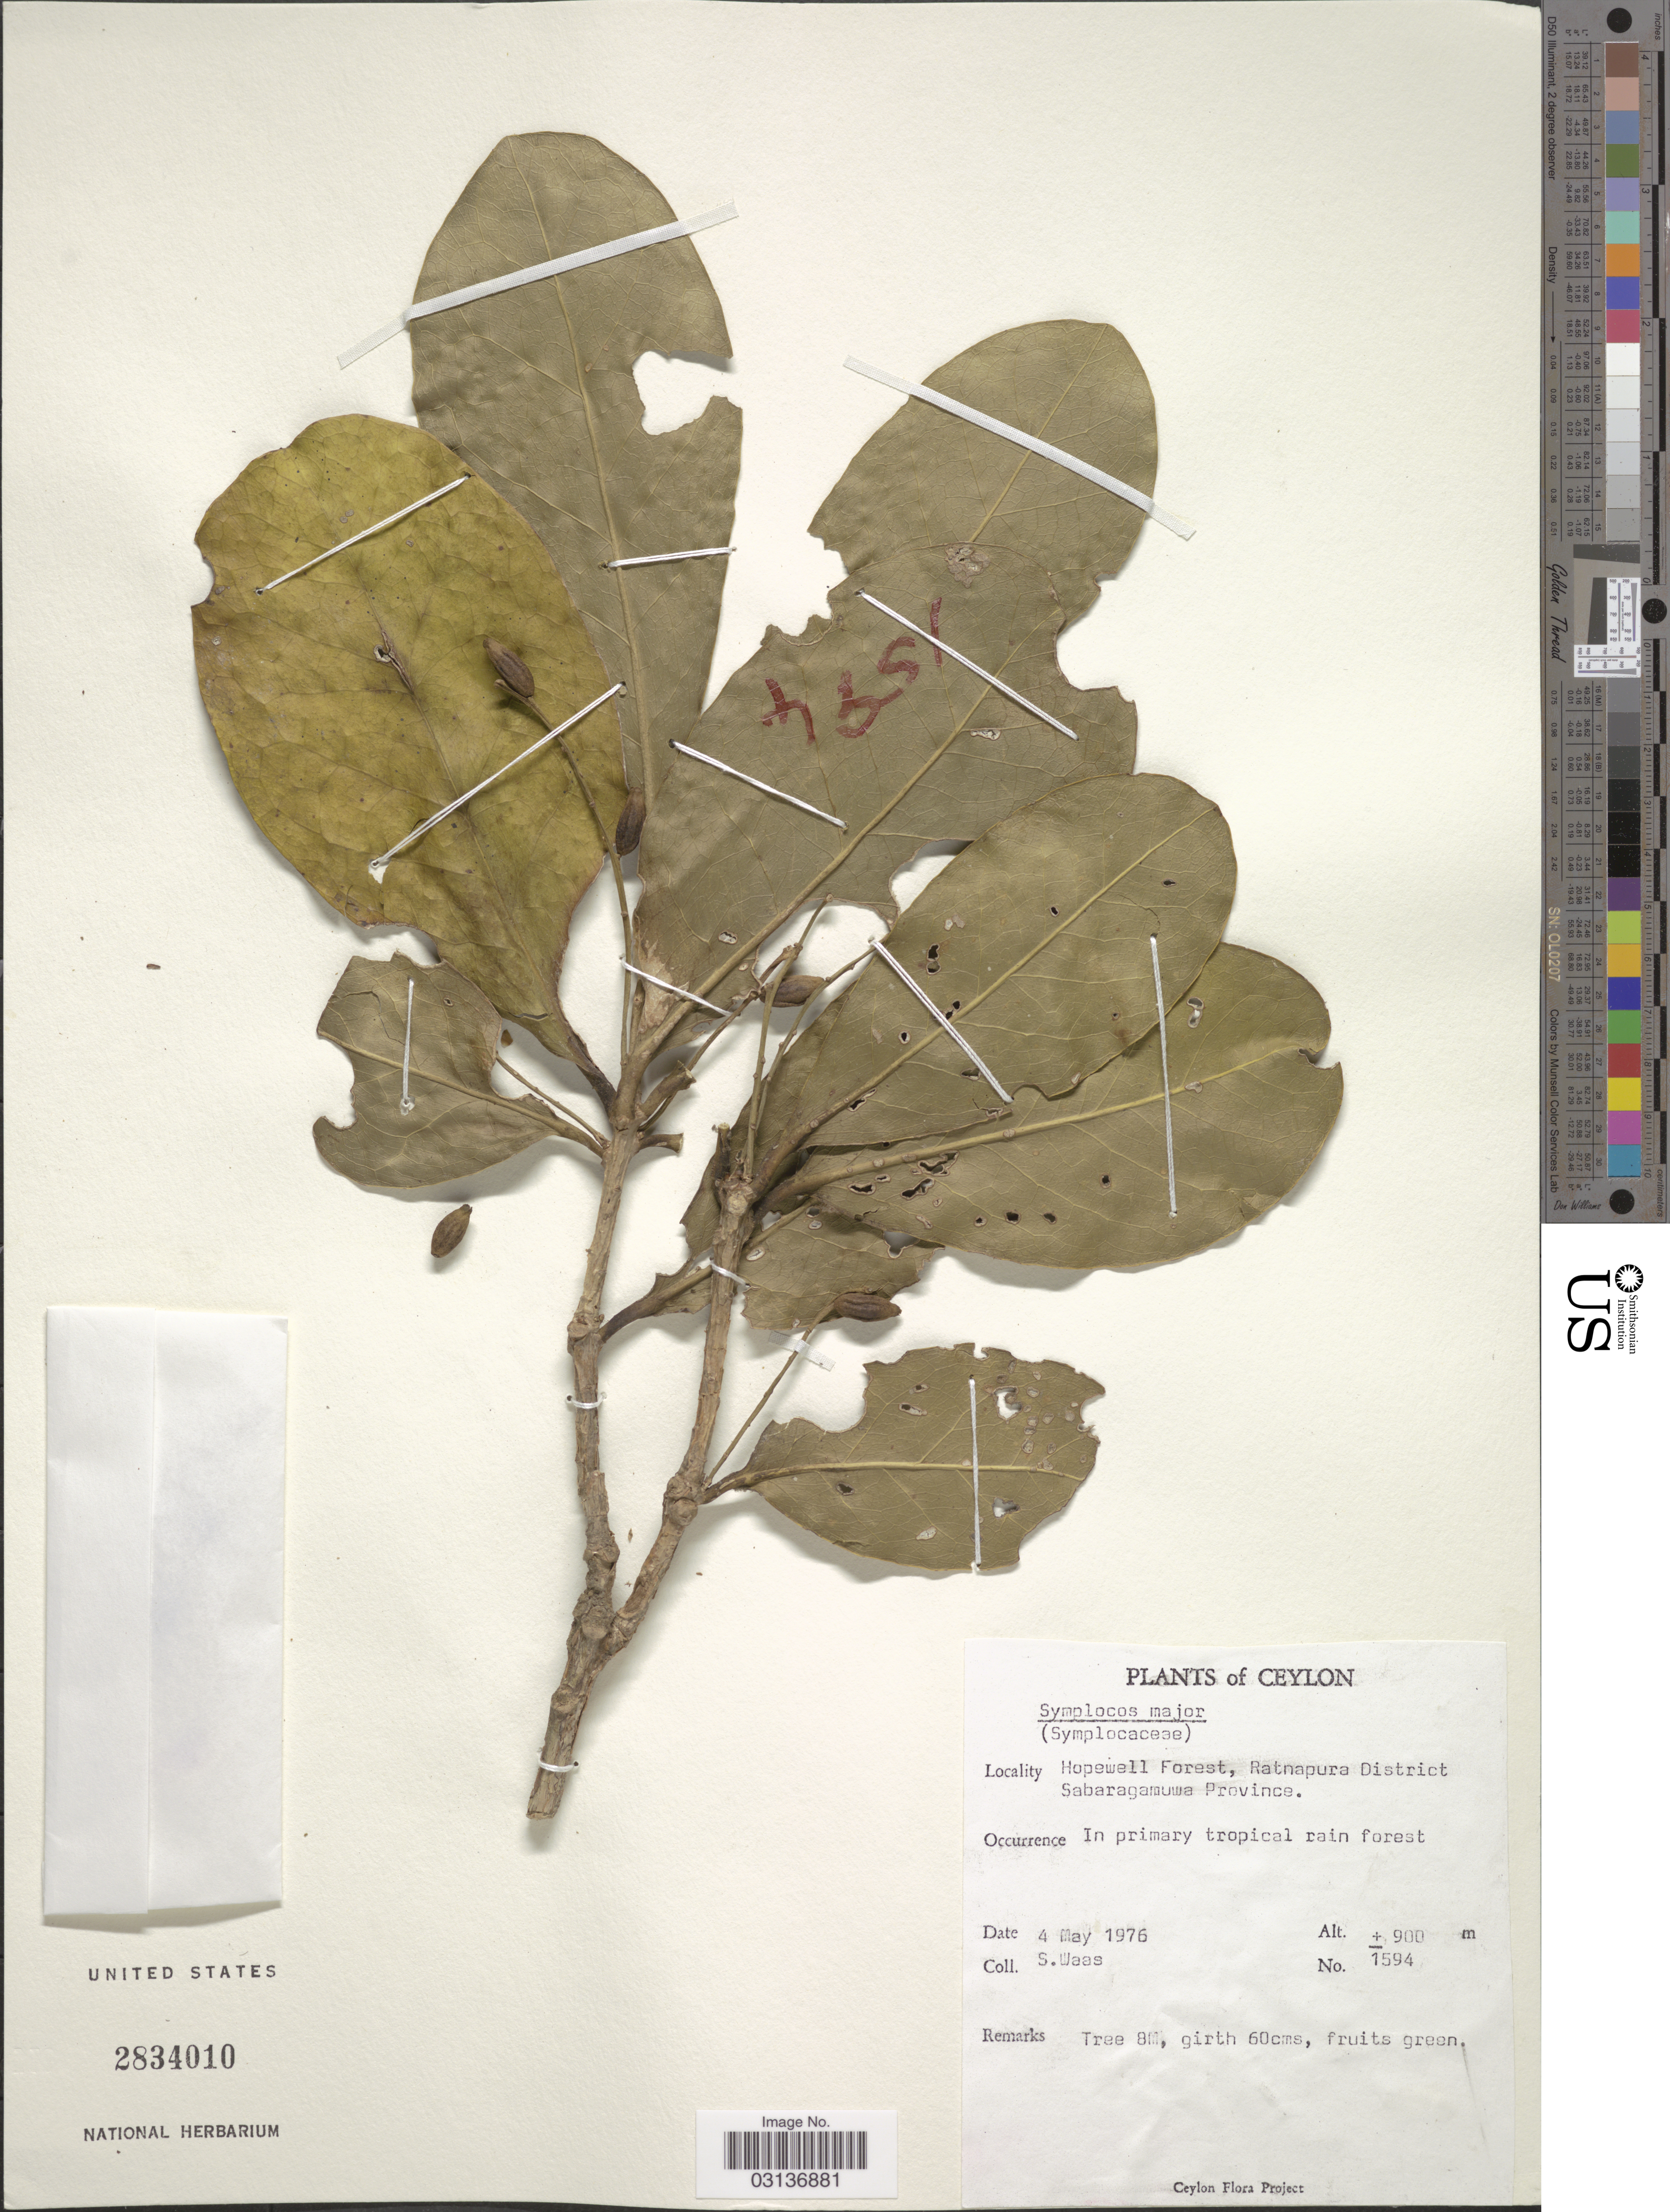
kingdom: Plantae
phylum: Tracheophyta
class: Magnoliopsida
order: Ericales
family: Symplocaceae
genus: Symplocos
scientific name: Symplocos major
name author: Brand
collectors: S. Waas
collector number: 1594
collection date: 1976-05-04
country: Sri Lanka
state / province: Sabaragamuwa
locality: Ceylon. Hopewell Forest, Ratnapura District.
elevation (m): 900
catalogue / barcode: US 2834010